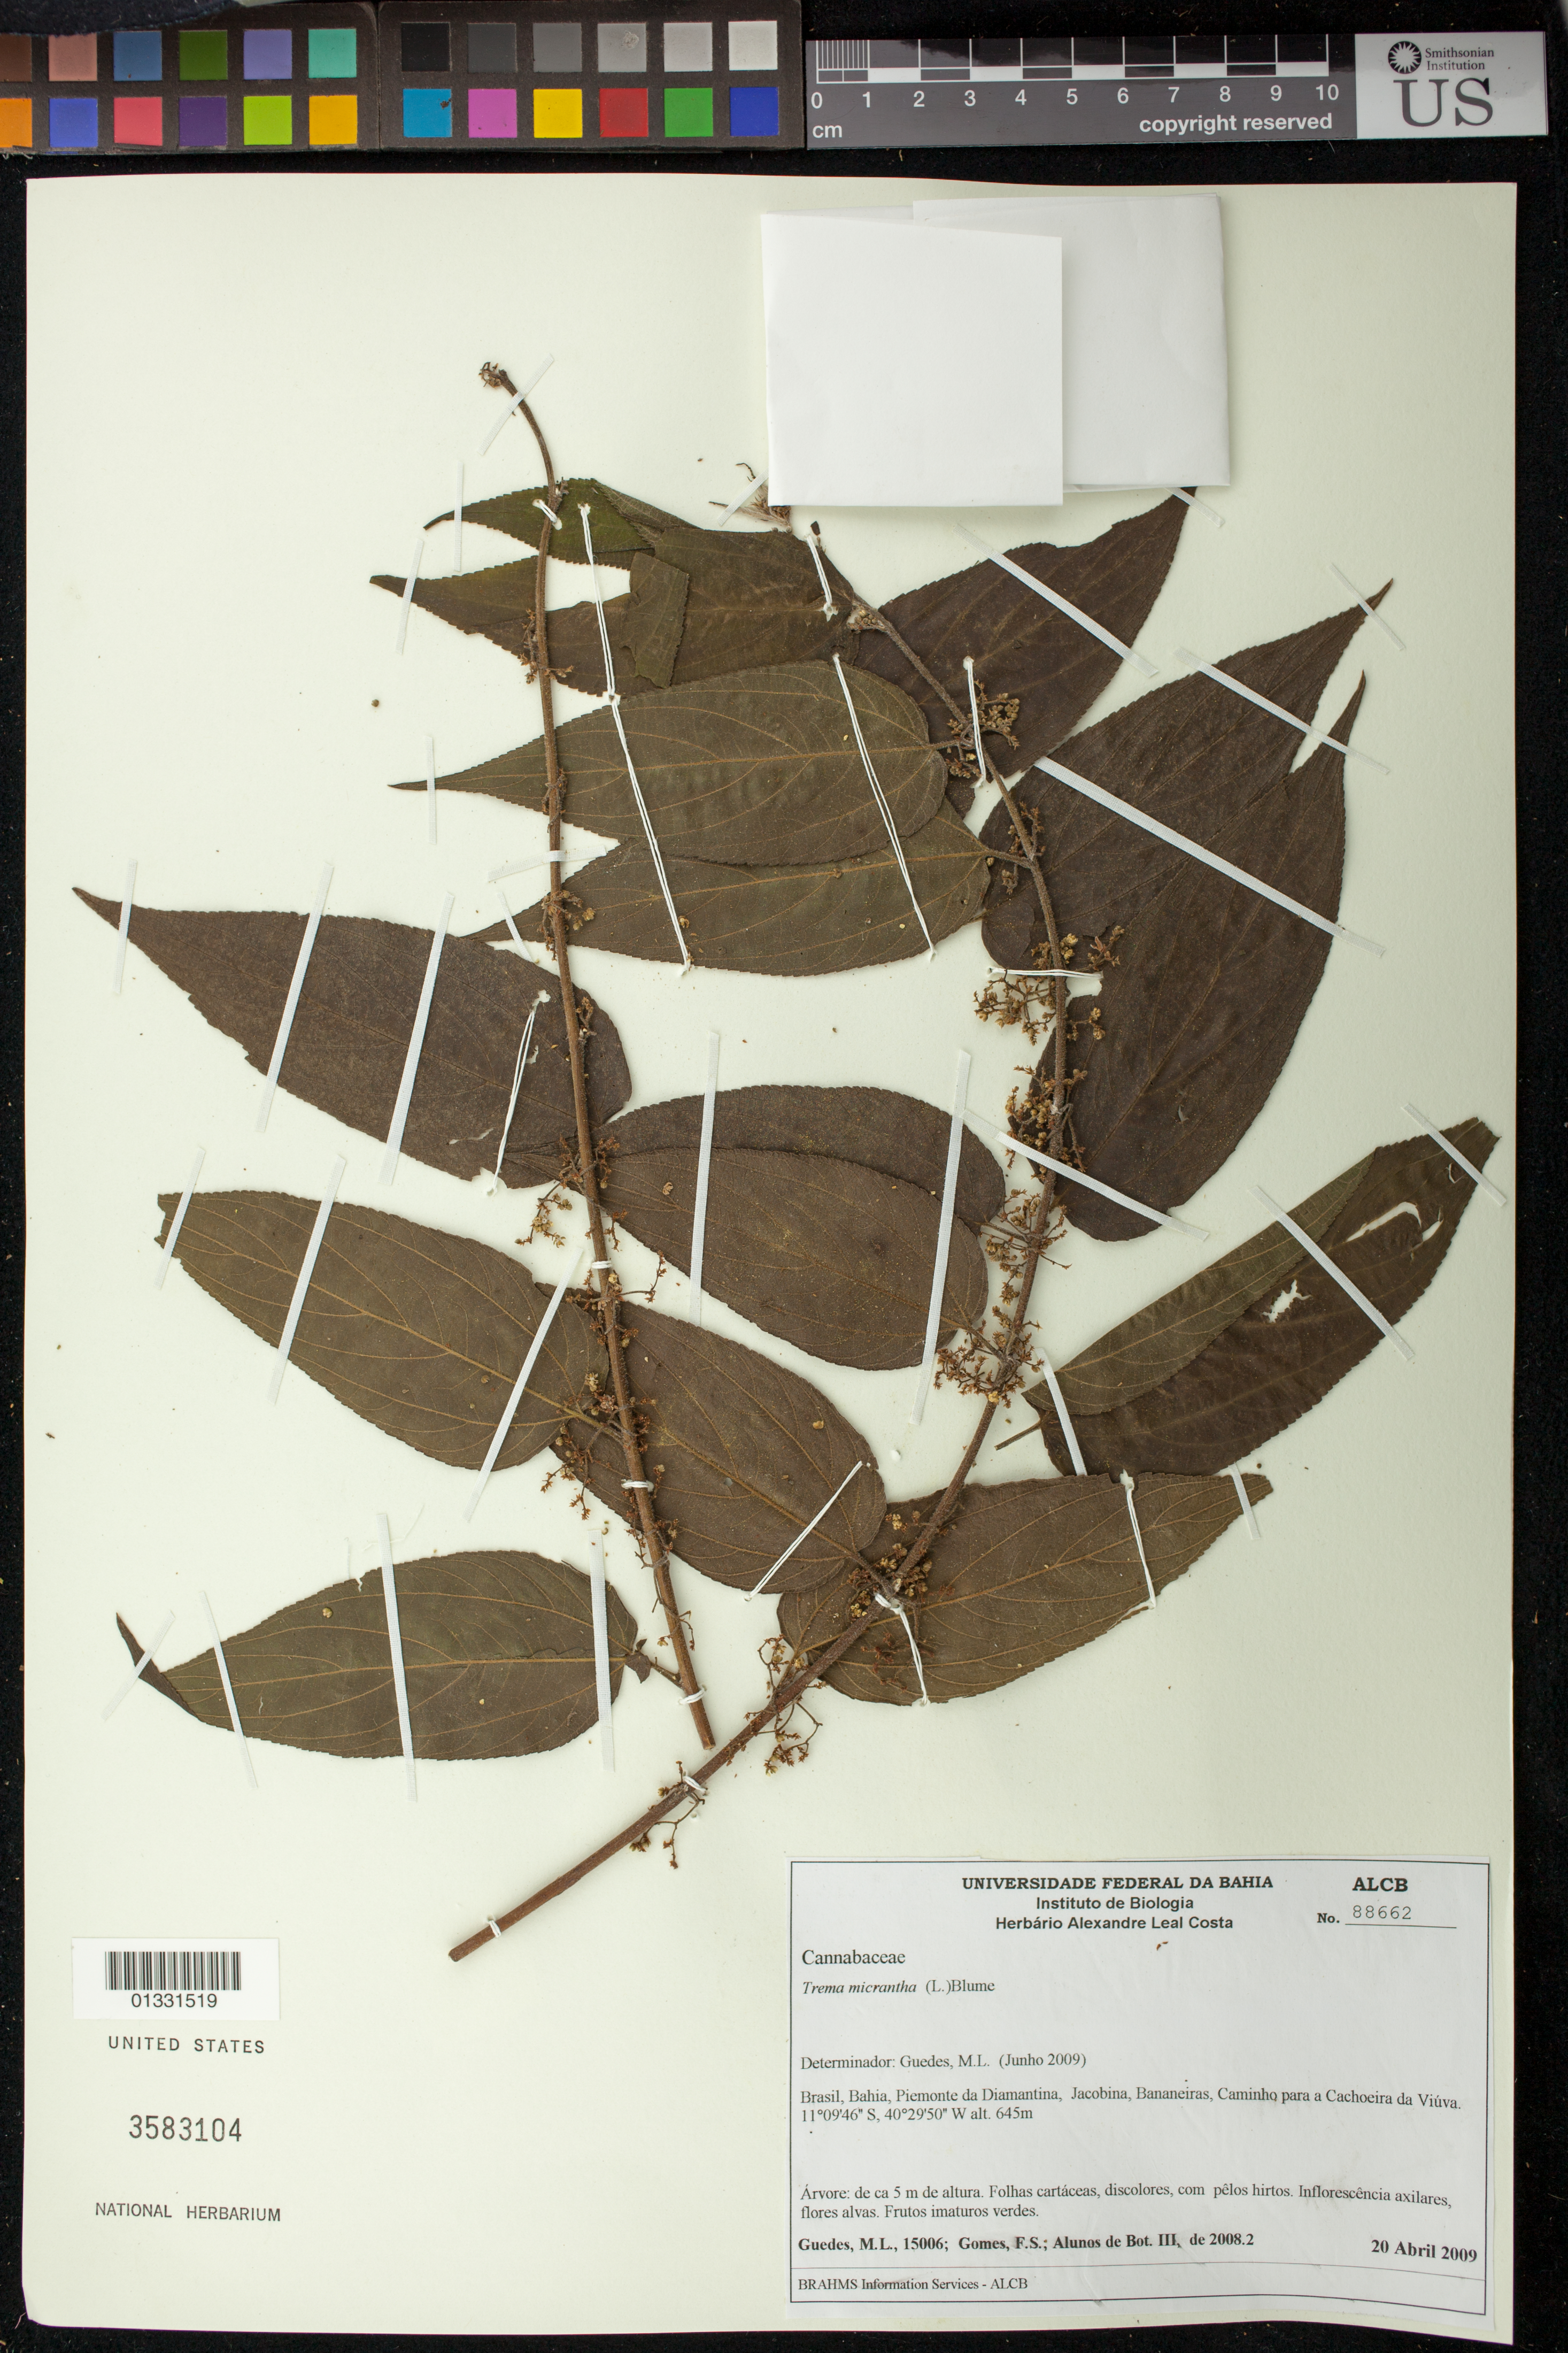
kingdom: Plantae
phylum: Tracheophyta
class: Magnoliopsida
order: Rosales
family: Cannabaceae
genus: Trema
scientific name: Trema micranthum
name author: (L.) Blume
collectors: M. L. Guedes, F. S. Gomes & Alunos da Bot.III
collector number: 15006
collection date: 2009-04-20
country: Brazil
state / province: Bahia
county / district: Jacobina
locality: Piemonte da Diamantina, Bananeiras, Caminho para a Cachoeira da Viúva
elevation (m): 645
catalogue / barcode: US 3583104